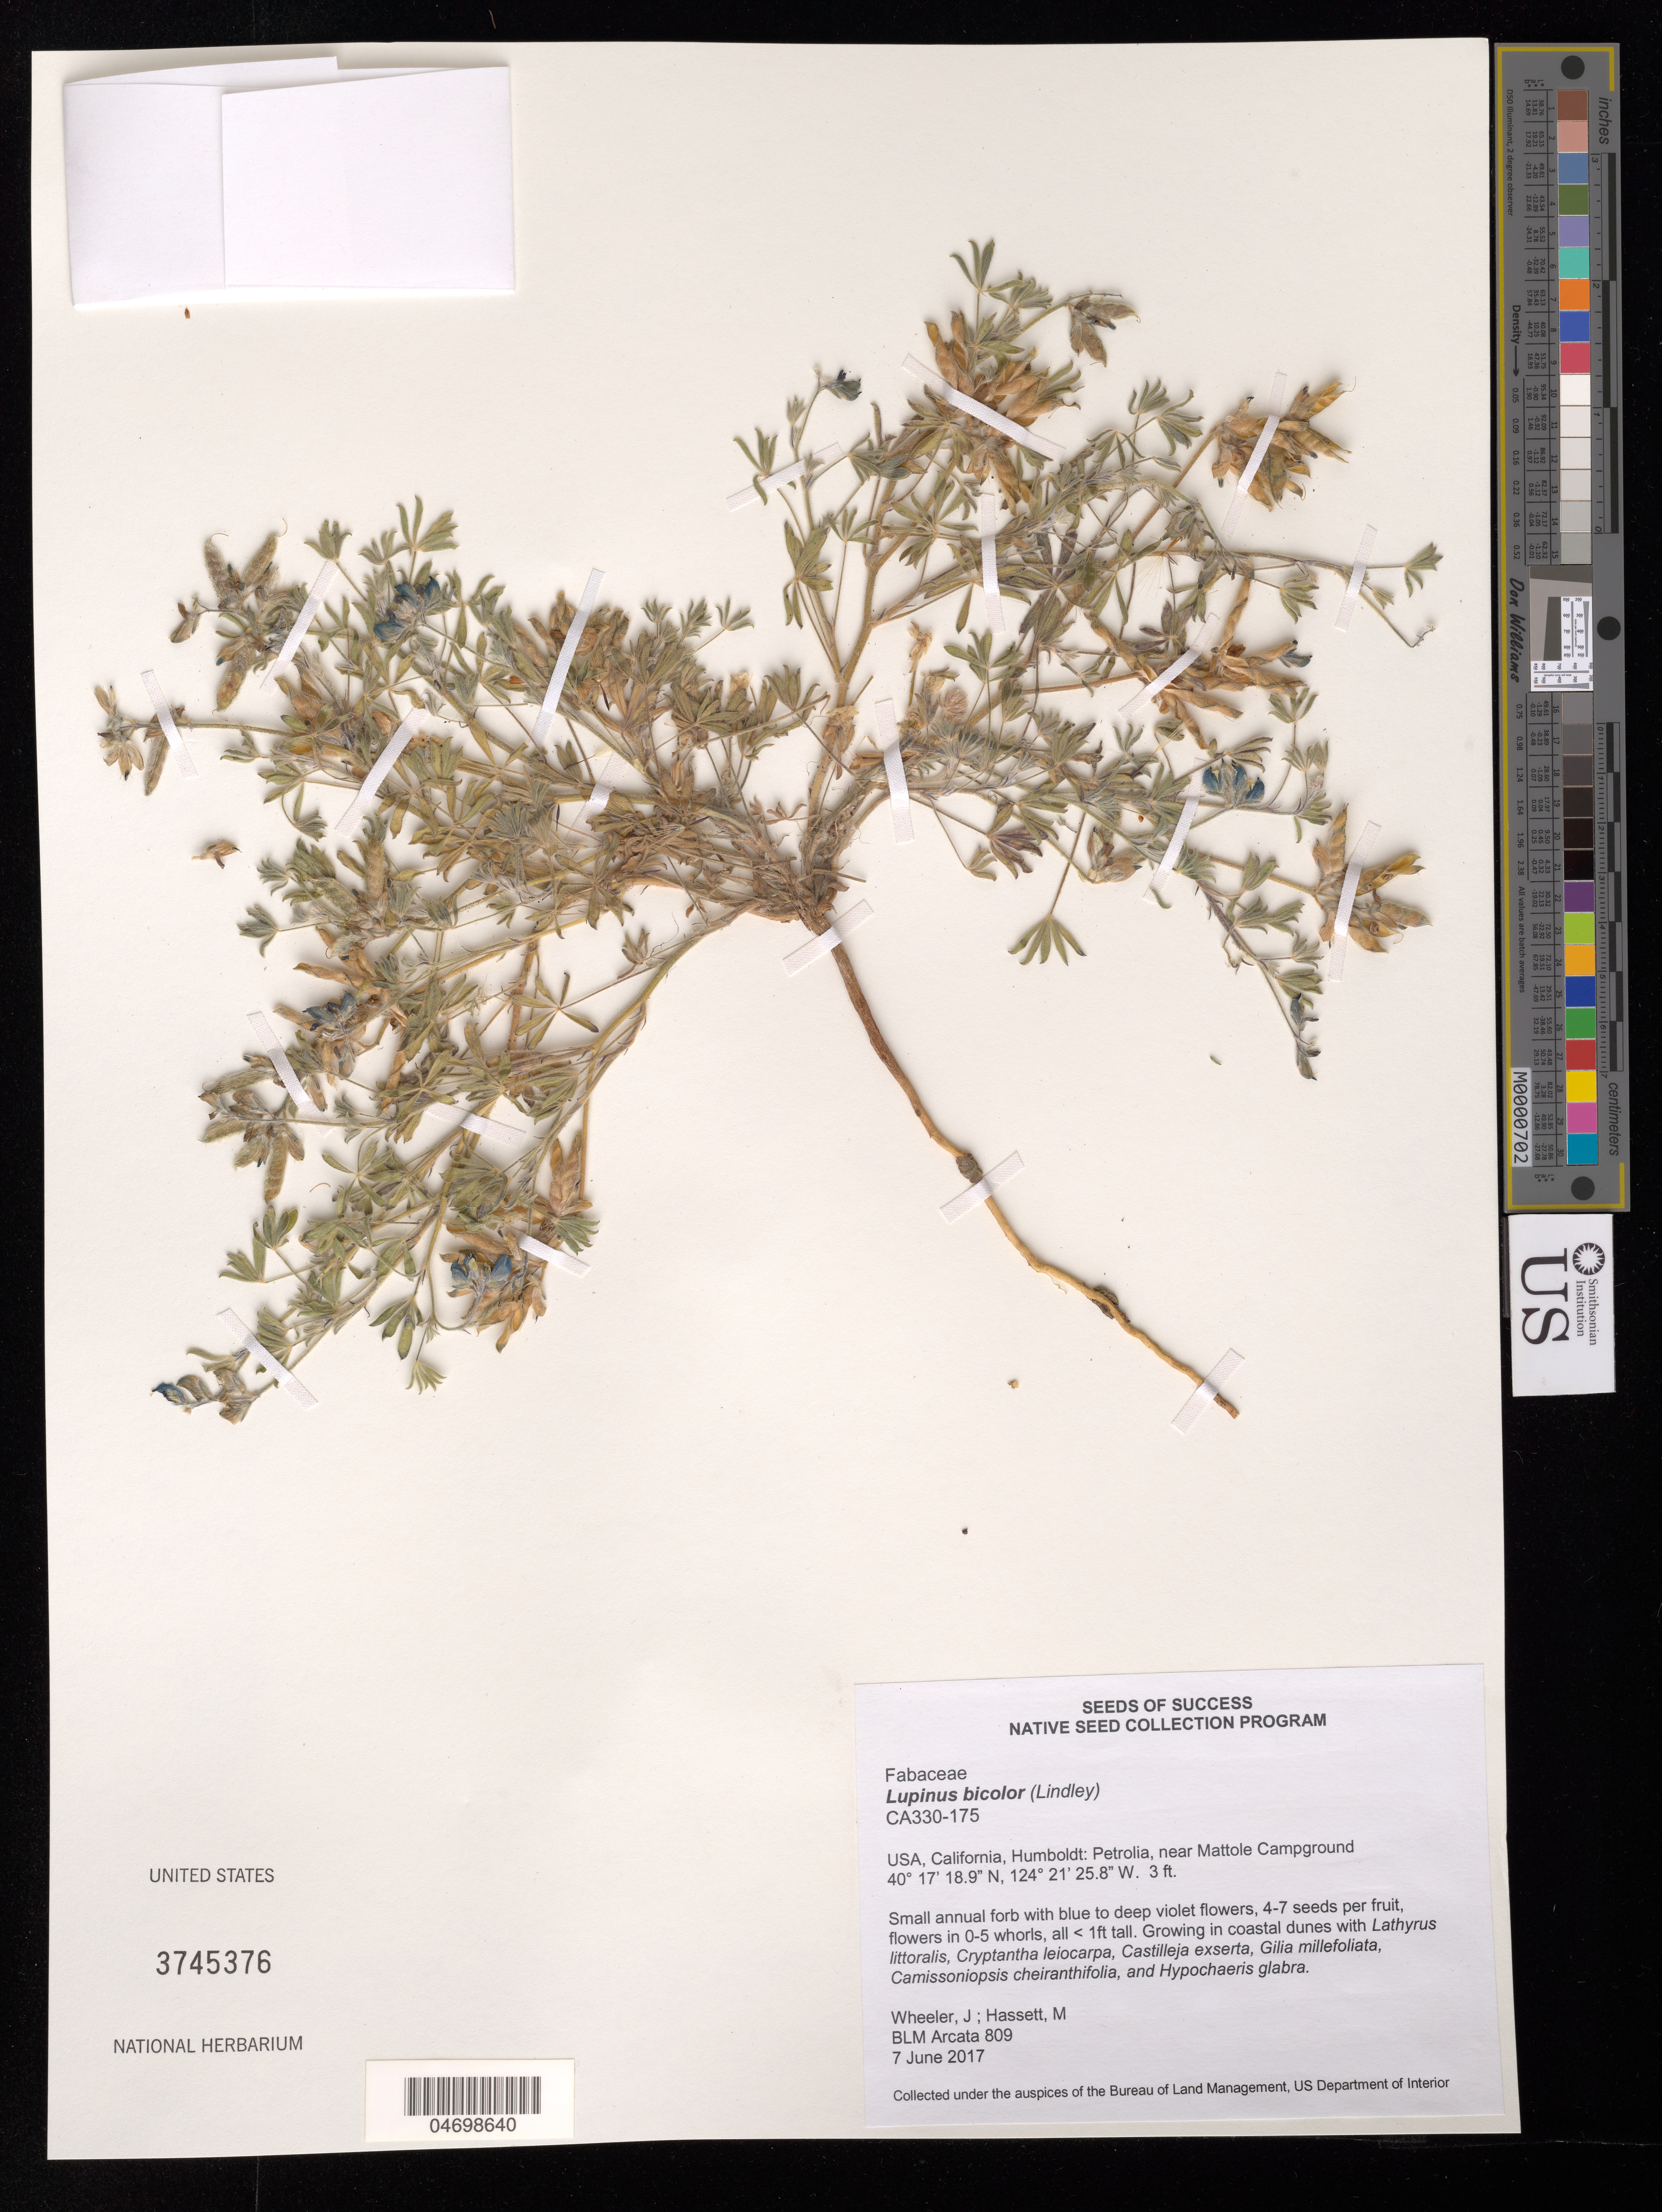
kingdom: Plantae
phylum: Tracheophyta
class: Magnoliopsida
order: Fabales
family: Fabaceae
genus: Lupinus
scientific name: Lupinus bicolor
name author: Lindl.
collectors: J. Wheeler & M. Hassett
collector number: CA330-175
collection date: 2017-06-07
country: United States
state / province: California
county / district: Humboldt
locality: King Range National Conservation Area, Mattole Campground/Lost Coast Trail. Petrolia.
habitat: Intact Coastal Dunes (No ammophila arenaria invasion). With Lathyrus littoralis, Castilleja exserta, Gilia millefoliata, ect.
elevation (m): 1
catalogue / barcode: US 3745376